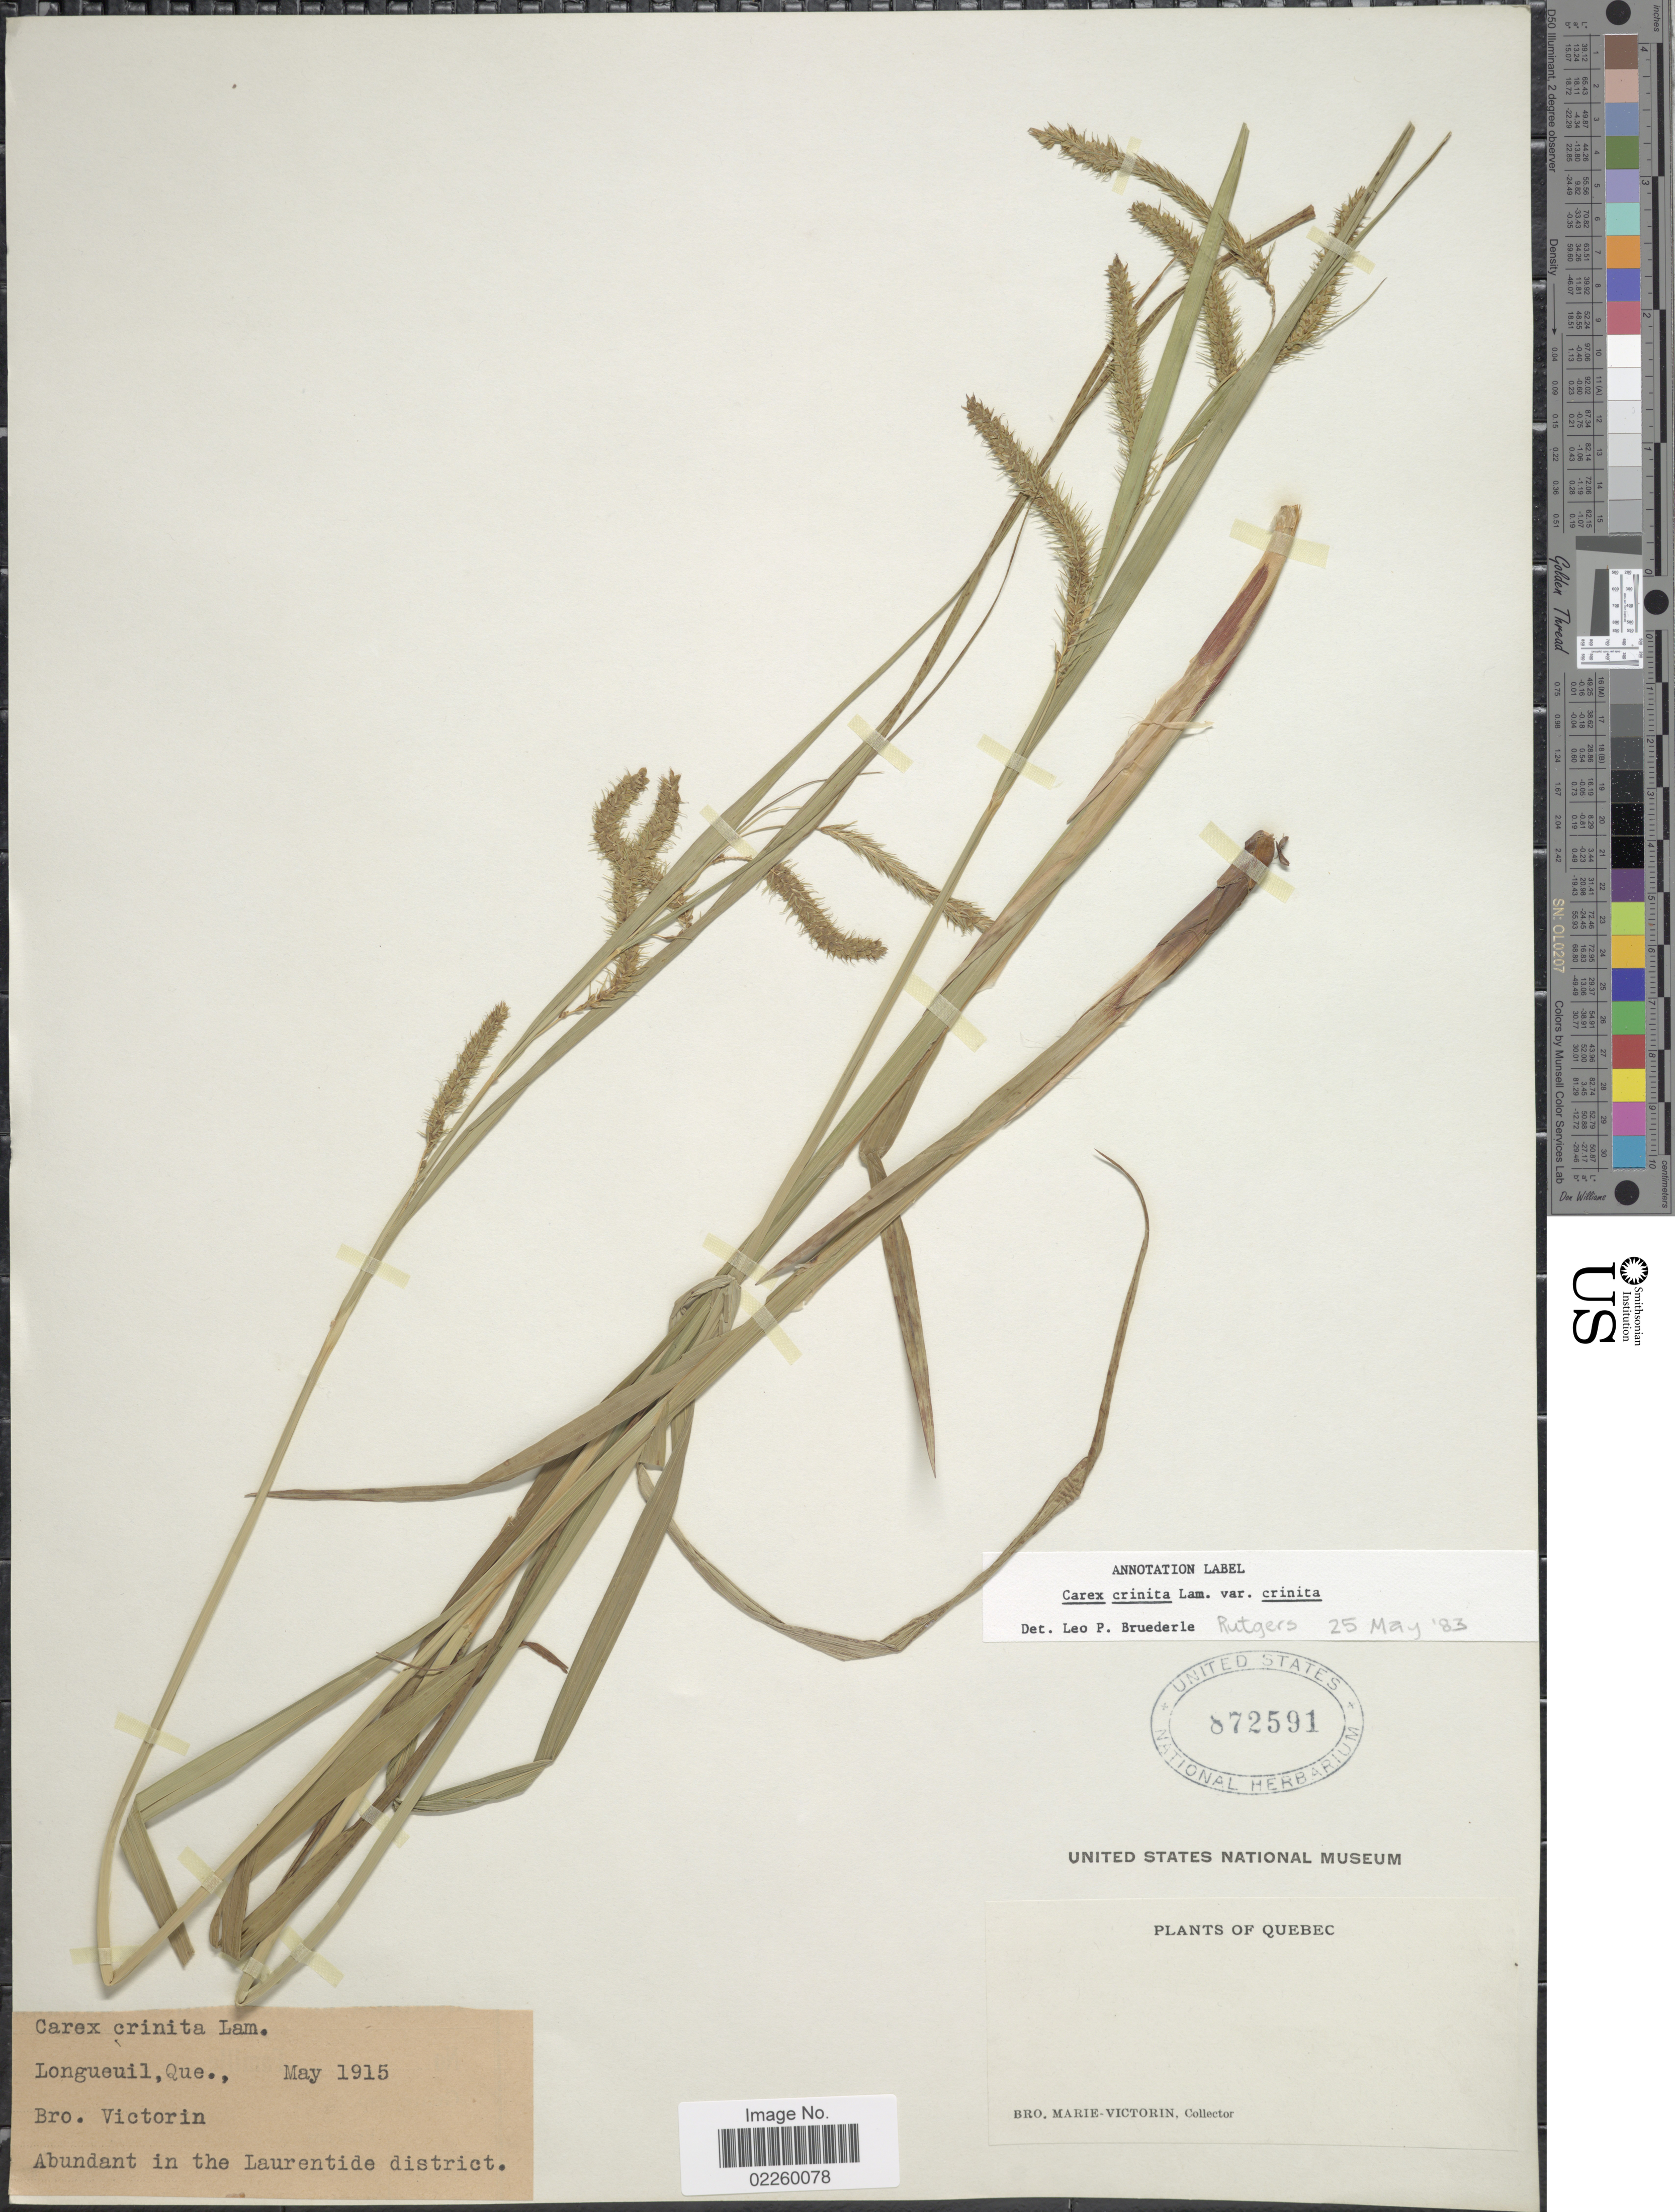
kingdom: Plantae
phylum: Tracheophyta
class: Liliopsida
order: Poales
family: Cyperaceae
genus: Carex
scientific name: Carex crinita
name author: Lam.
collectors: Fr. Marie-Victorin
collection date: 1915-05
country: Canada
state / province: Quebec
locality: Longueuil, Laurentide district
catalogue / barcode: US 872591